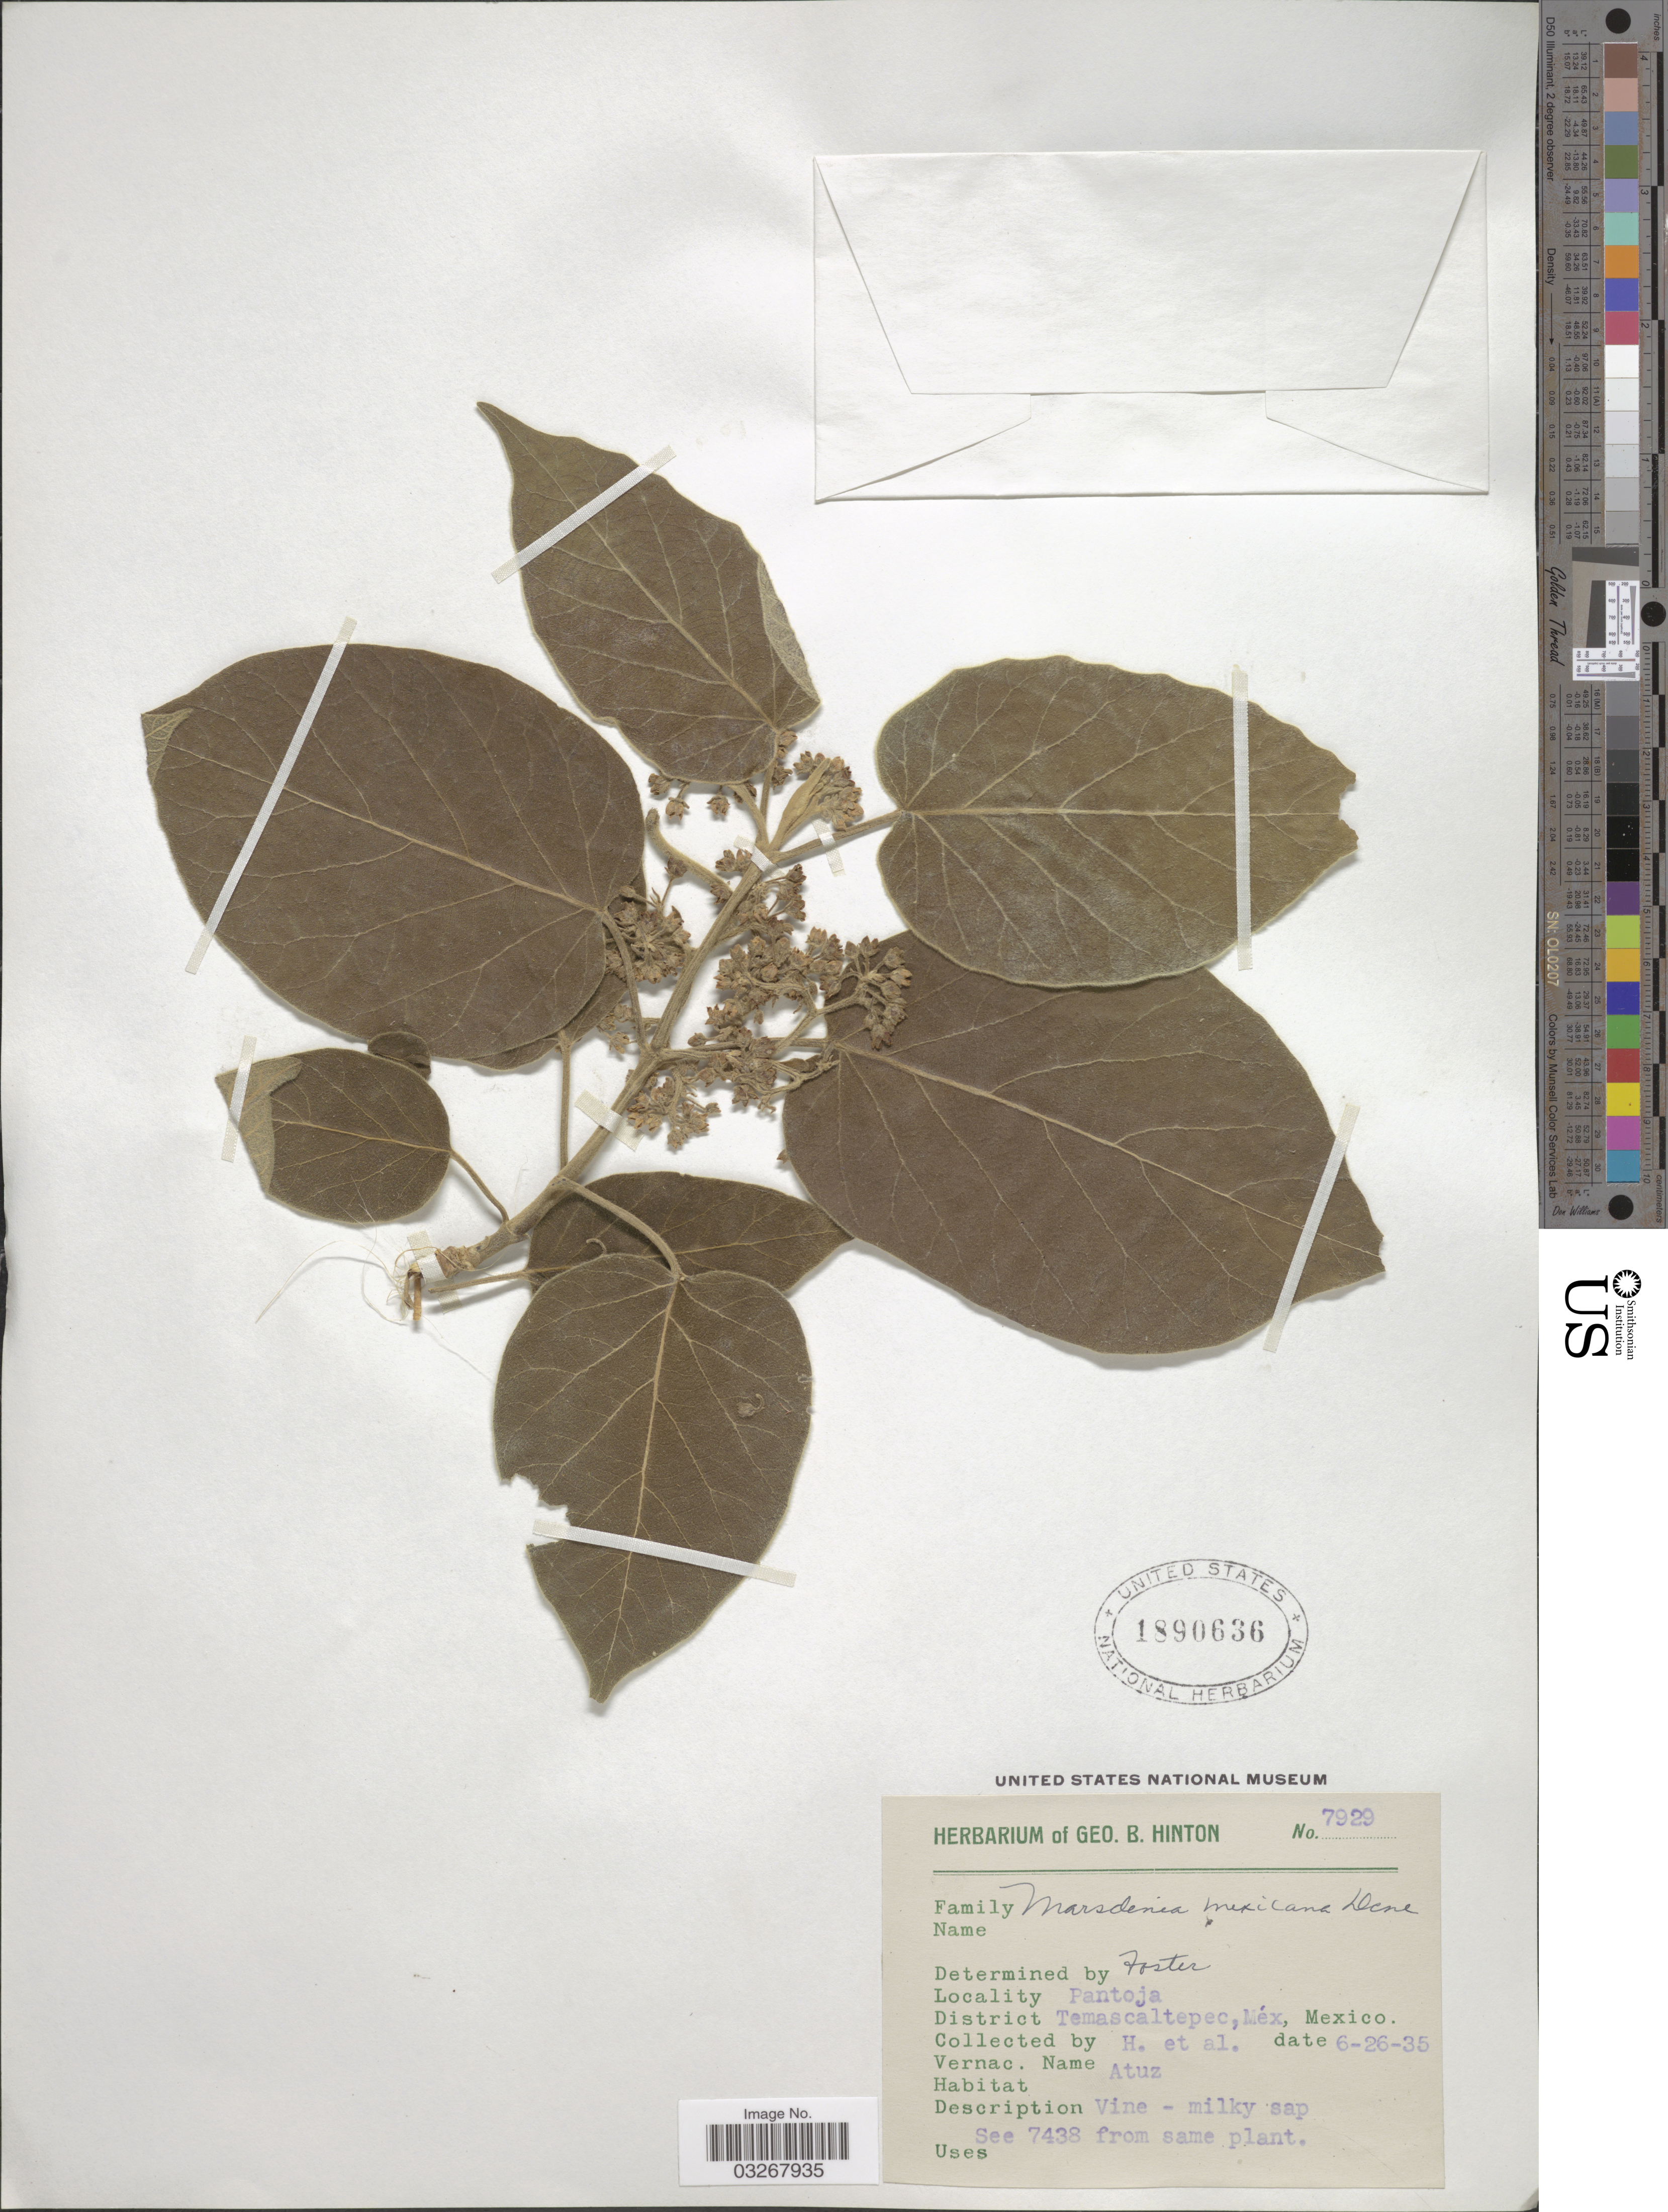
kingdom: Plantae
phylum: Tracheophyta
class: Magnoliopsida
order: Gentianales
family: Apocynaceae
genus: Marsdenia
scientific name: Marsdenia mexicana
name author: Decne.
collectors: G. B. Hinton & et al.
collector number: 7929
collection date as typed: Transcribed d/m/y: 26/6/35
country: Mexico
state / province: México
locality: Pantoja, District Temascaltepec.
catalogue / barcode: US 1890636